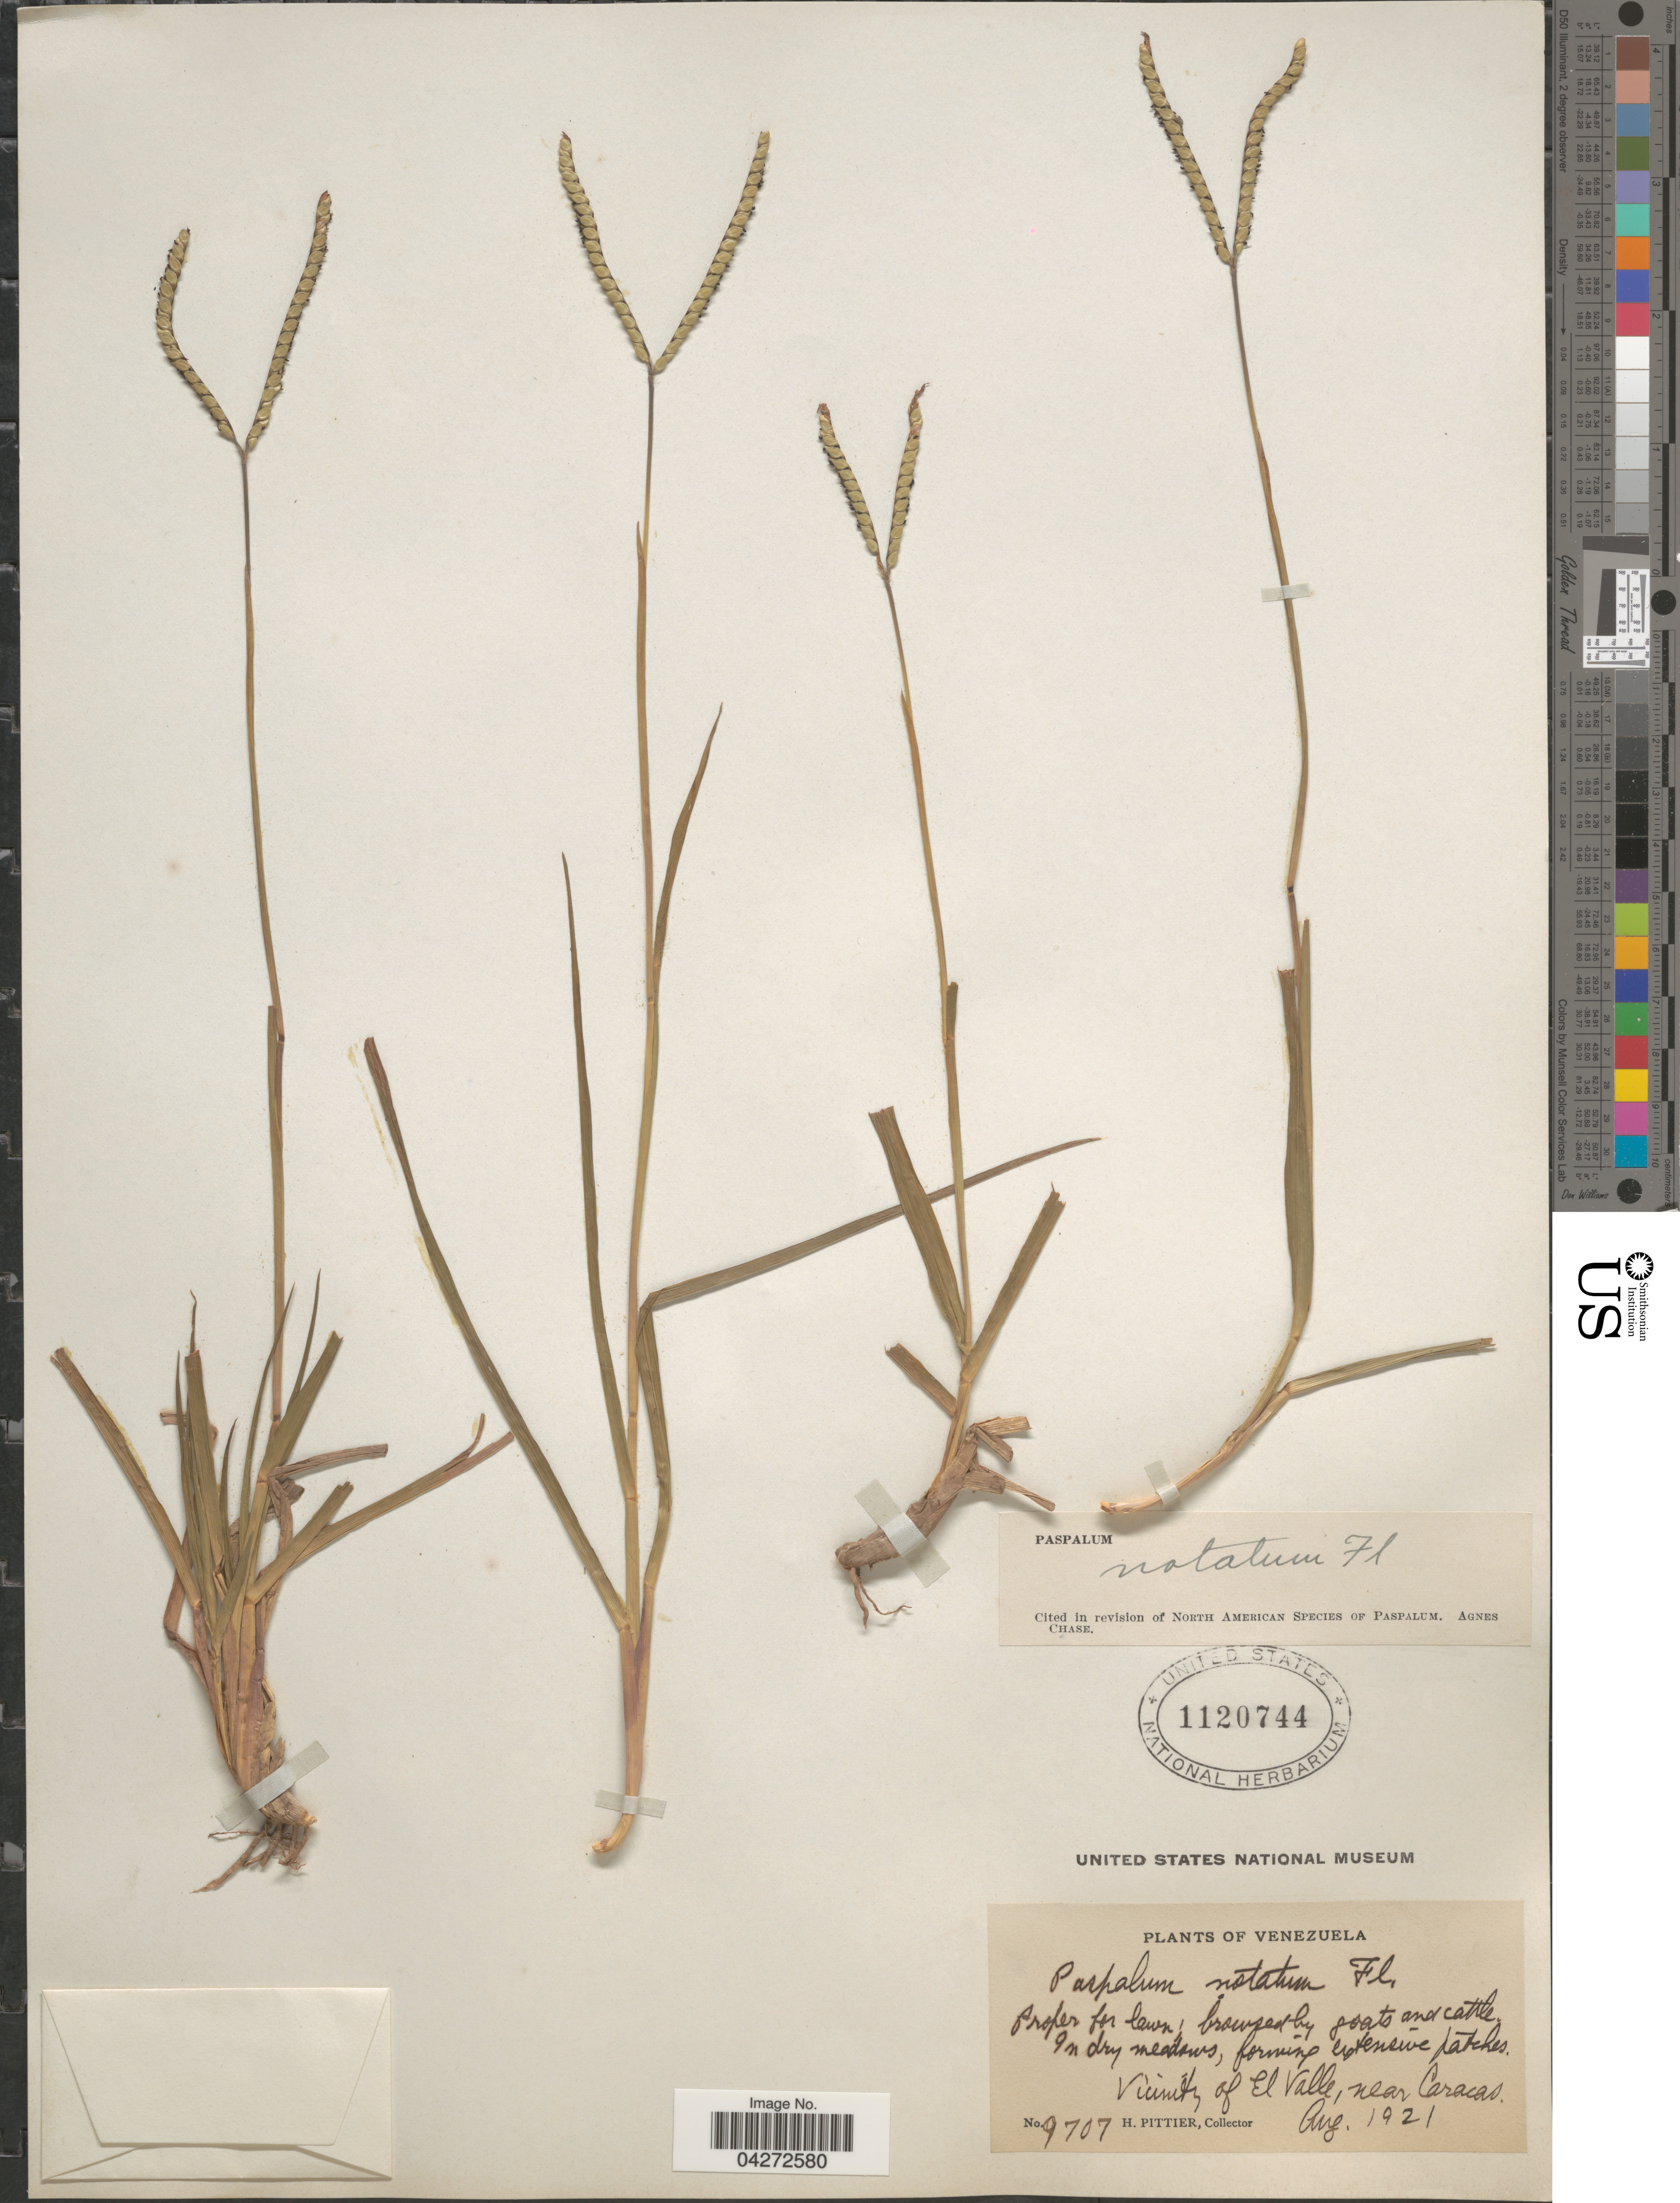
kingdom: Plantae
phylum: Tracheophyta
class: Liliopsida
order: Poales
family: Poaceae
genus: Paspalum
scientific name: Paspalum notatum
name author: Flüggé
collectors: H. F. Pittier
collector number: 9707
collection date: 1921-08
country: Venezuela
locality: Vicinity of El Valle, near Caracas.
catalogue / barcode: US 1120744